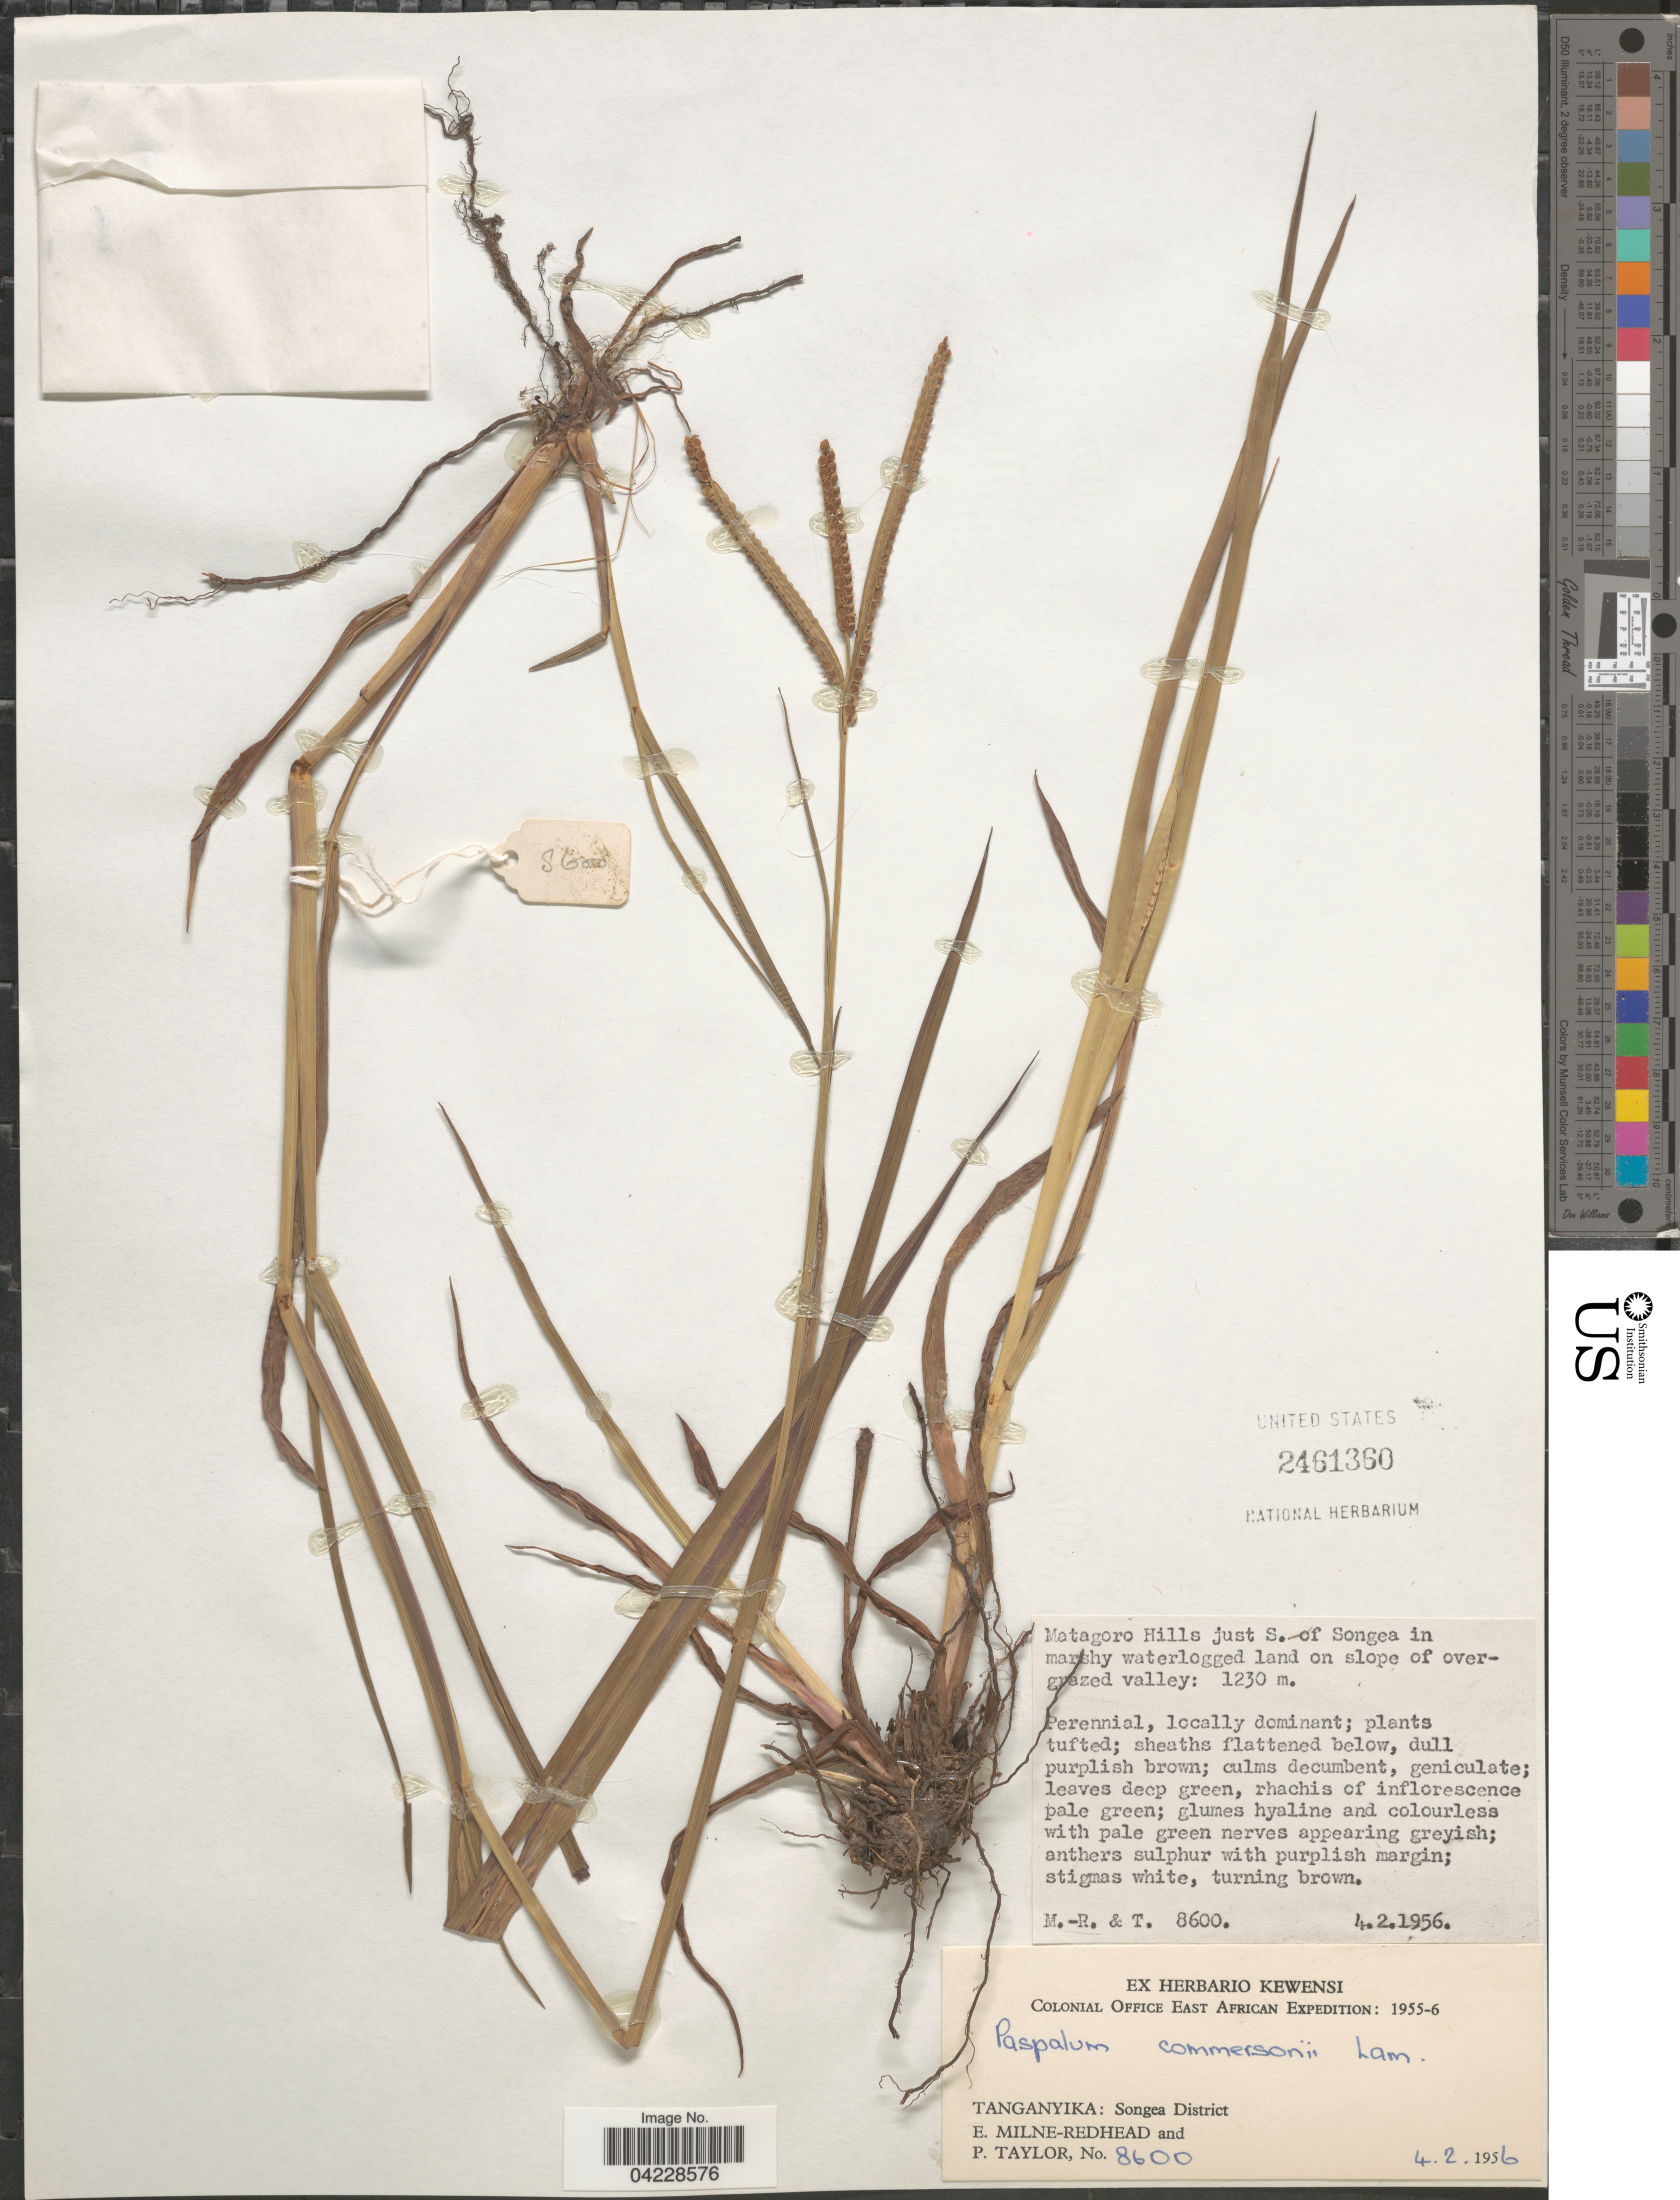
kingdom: Plantae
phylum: Tracheophyta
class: Liliopsida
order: Poales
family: Poaceae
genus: Paspalum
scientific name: Paspalum scrobiculatum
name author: L.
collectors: E. W. Milne-Redhead & P. Taylor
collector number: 8600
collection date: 1956-02-04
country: Tanzania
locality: Matagoro Hills just S. of Songea in marshy waterlogged land on slope of overgrazed valley. Colonial Office East African Expedition: 1955-6. Tanganyika: Songea District.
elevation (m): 1230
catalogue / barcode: US 2461360